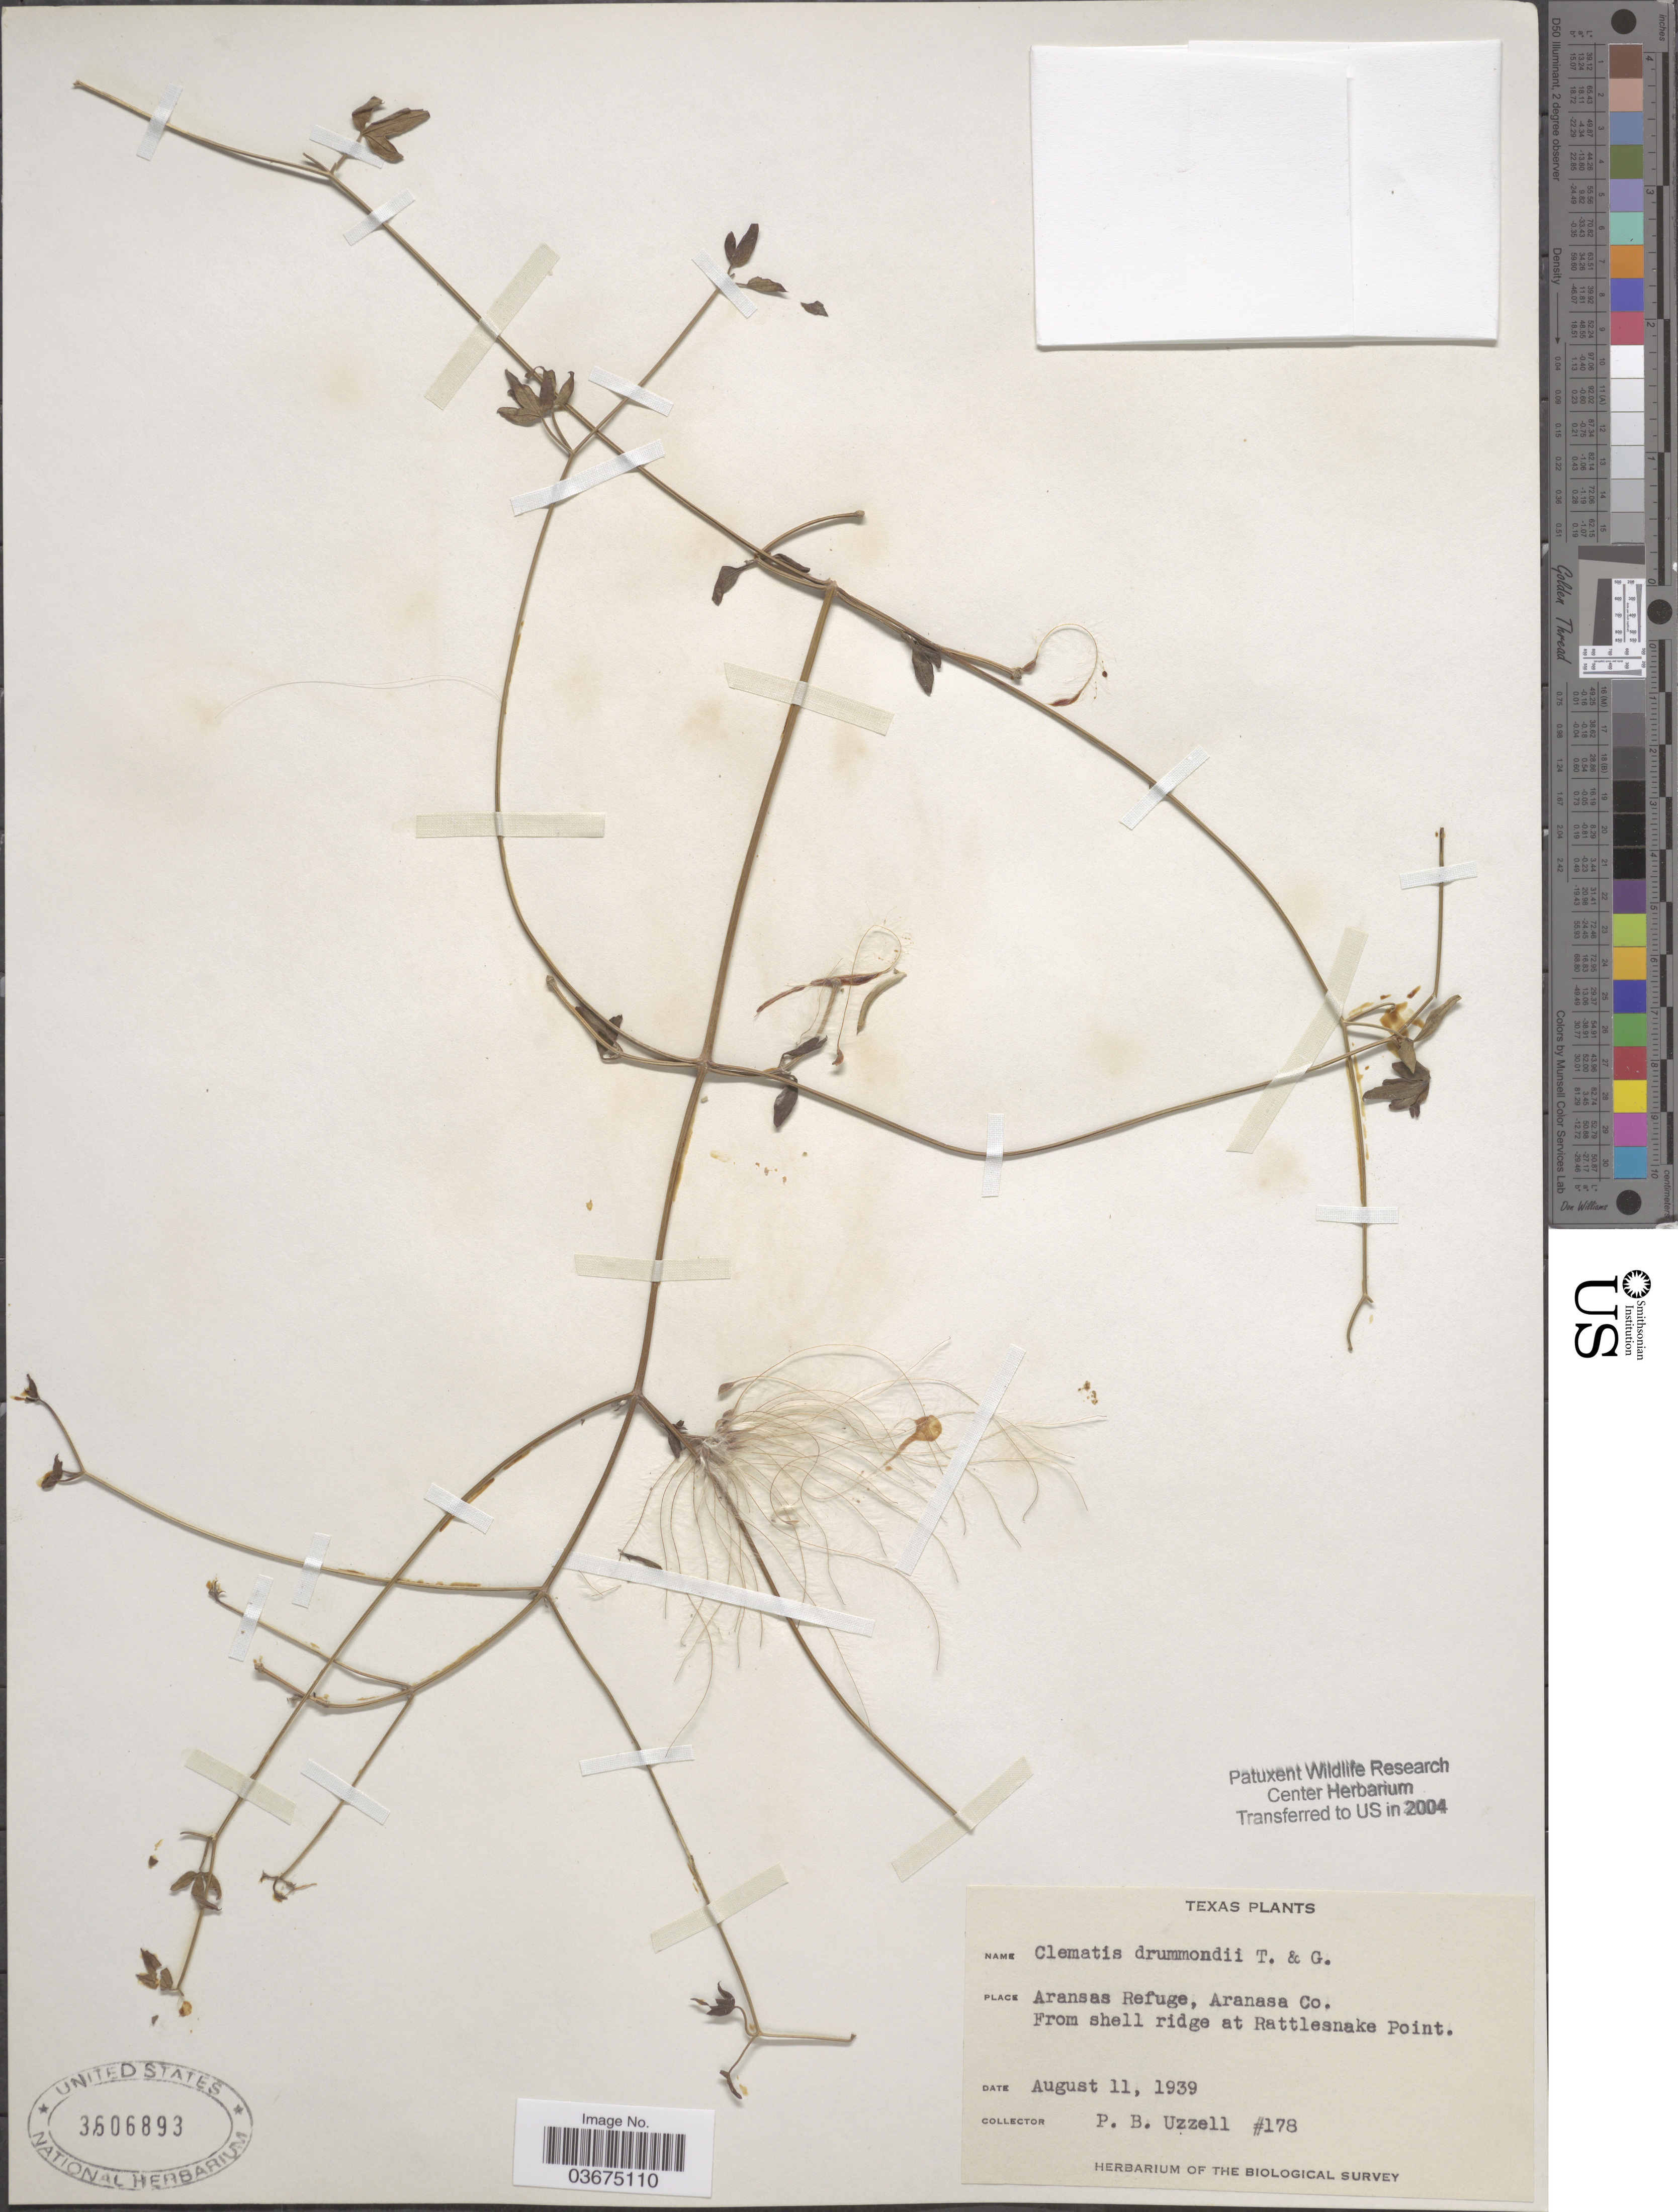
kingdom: Plantae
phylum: Tracheophyta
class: Magnoliopsida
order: Ranunculales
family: Ranunculaceae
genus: Clematis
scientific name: Clematis drummondii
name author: Torr. & A. Gray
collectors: P. Uzzell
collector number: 178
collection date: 1939-08-11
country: United States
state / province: Texas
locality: Aransas Refuge, Aranasa Co. From shell ridge at Rattlesnake Point.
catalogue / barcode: US 3606893